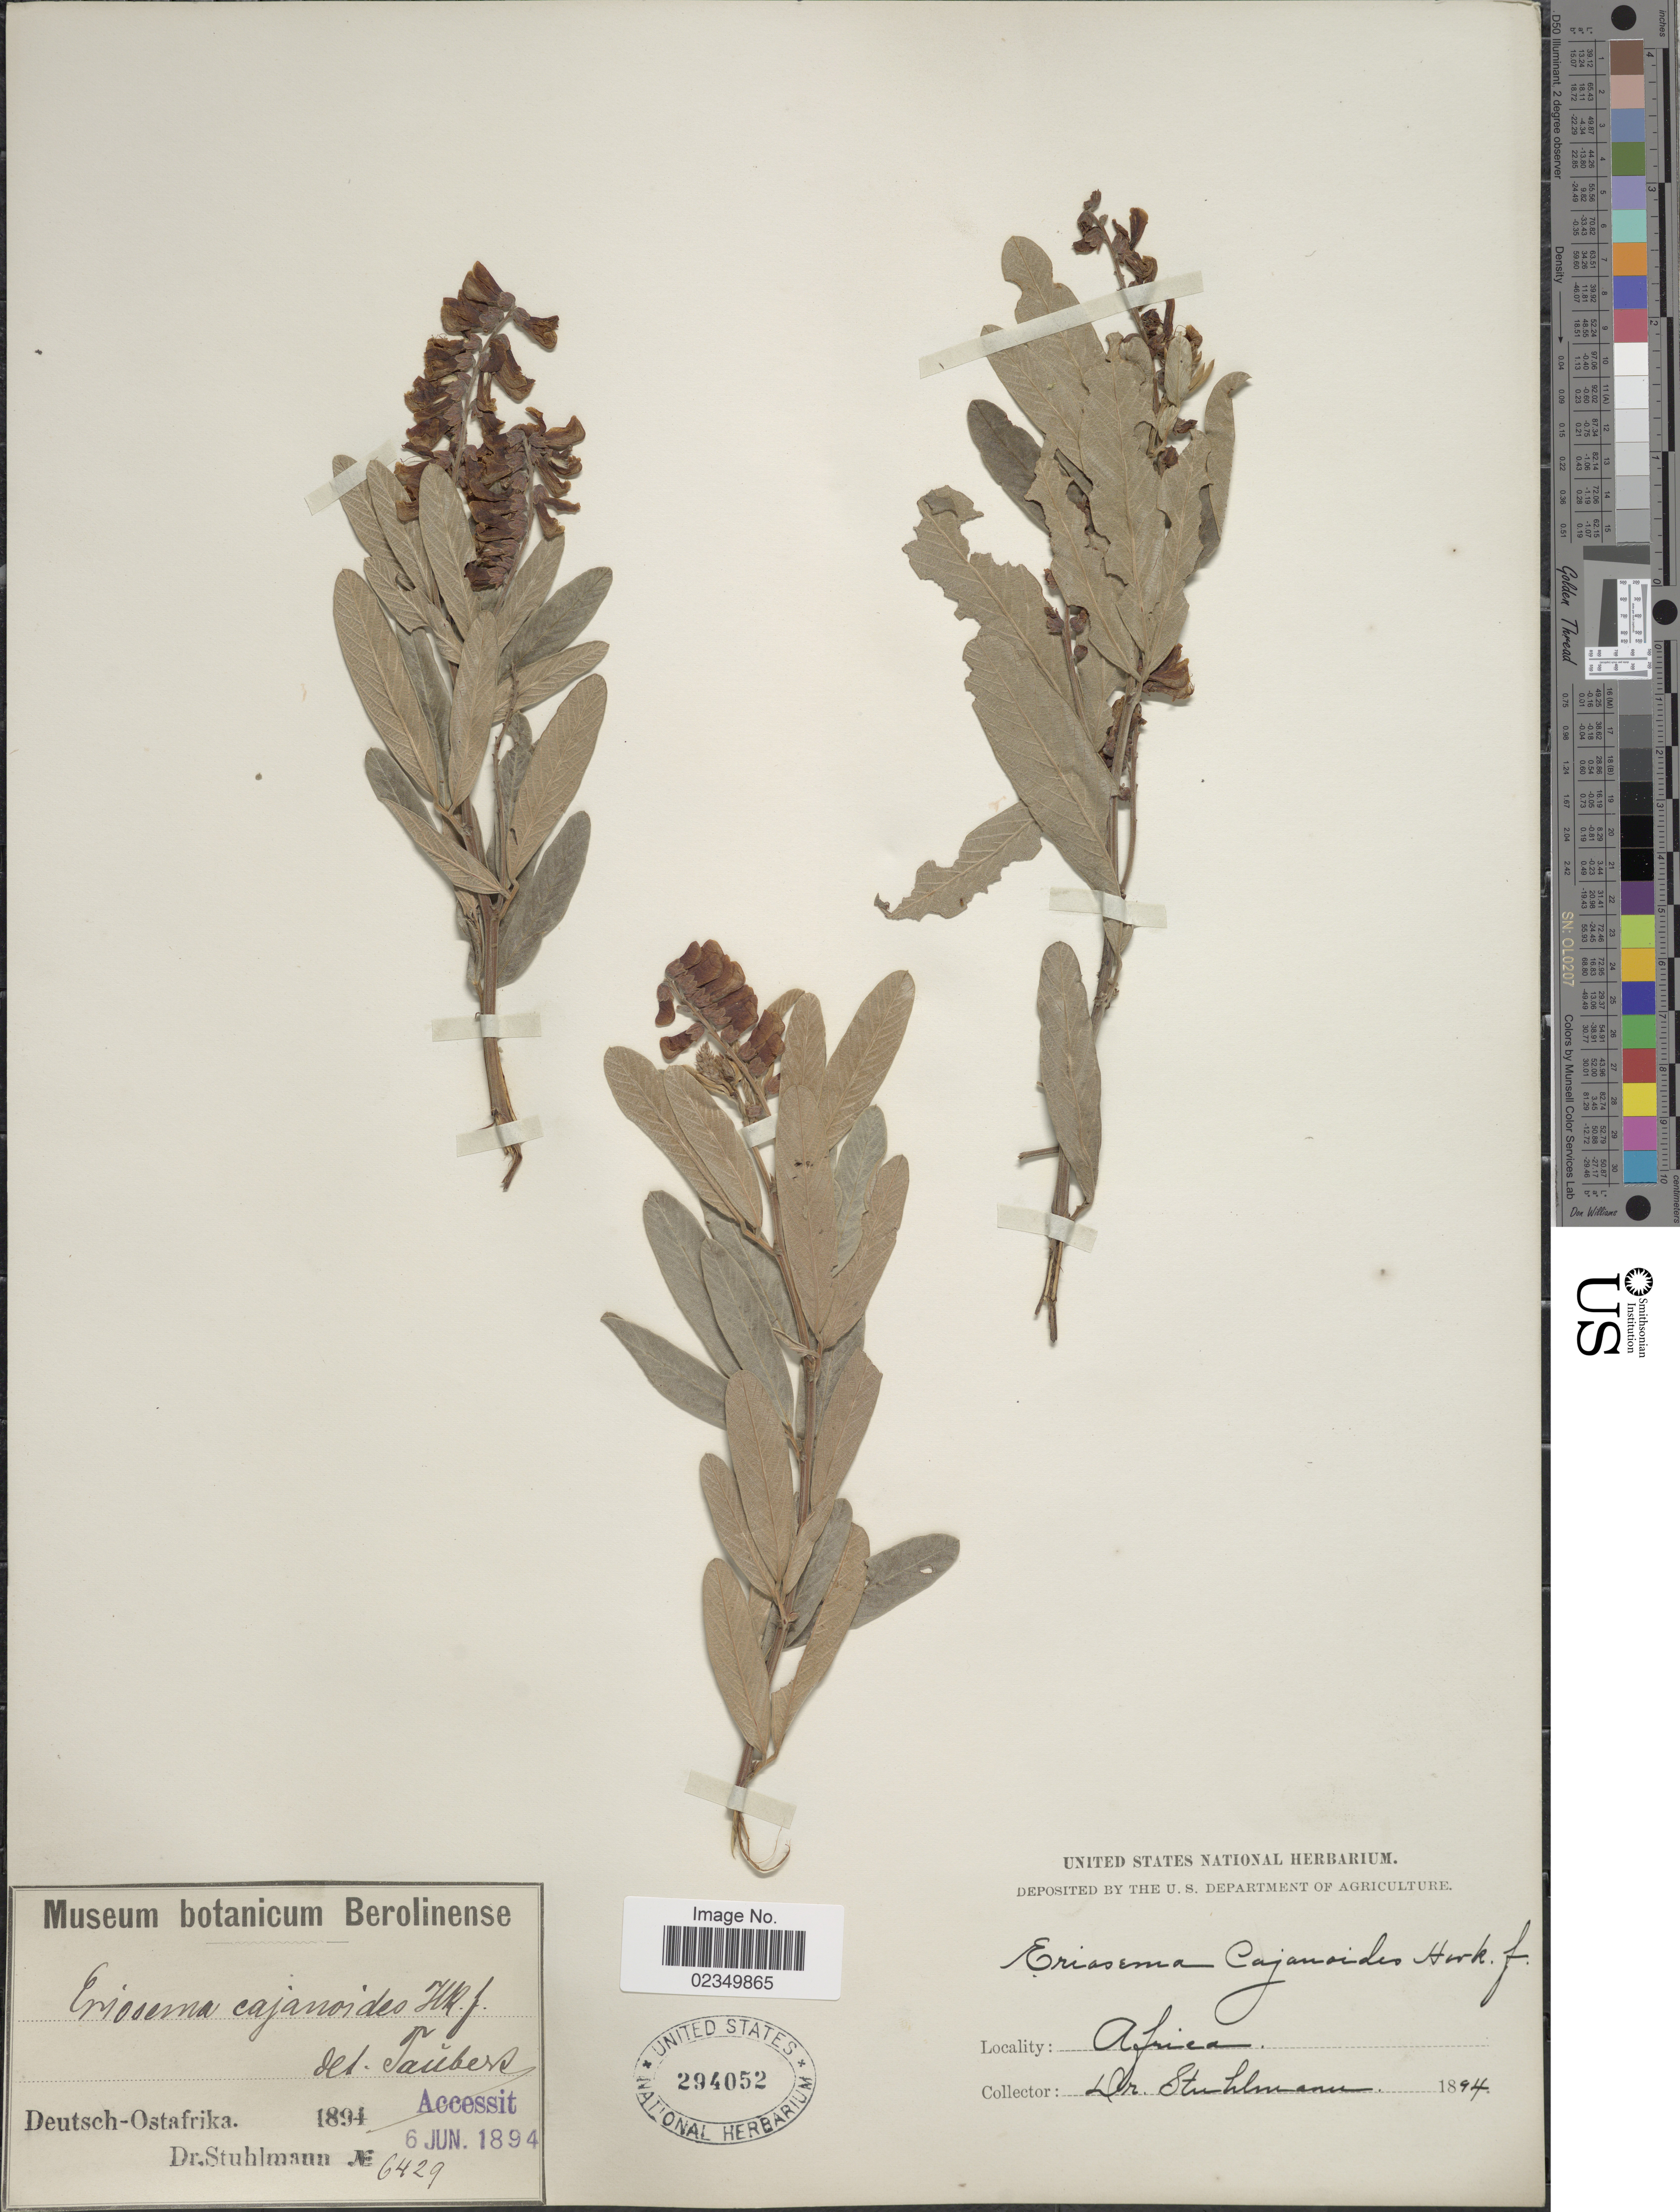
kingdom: Plantae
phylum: Tracheophyta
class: Magnoliopsida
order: Fabales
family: Fabaceae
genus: Eriosema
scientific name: Eriosema cajanoides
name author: (Guill. & Perr.) Hook. f.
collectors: -. Stuhlmann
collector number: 6429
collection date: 1894-06-06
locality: Deutsch-Ostafrika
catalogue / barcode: US 294052